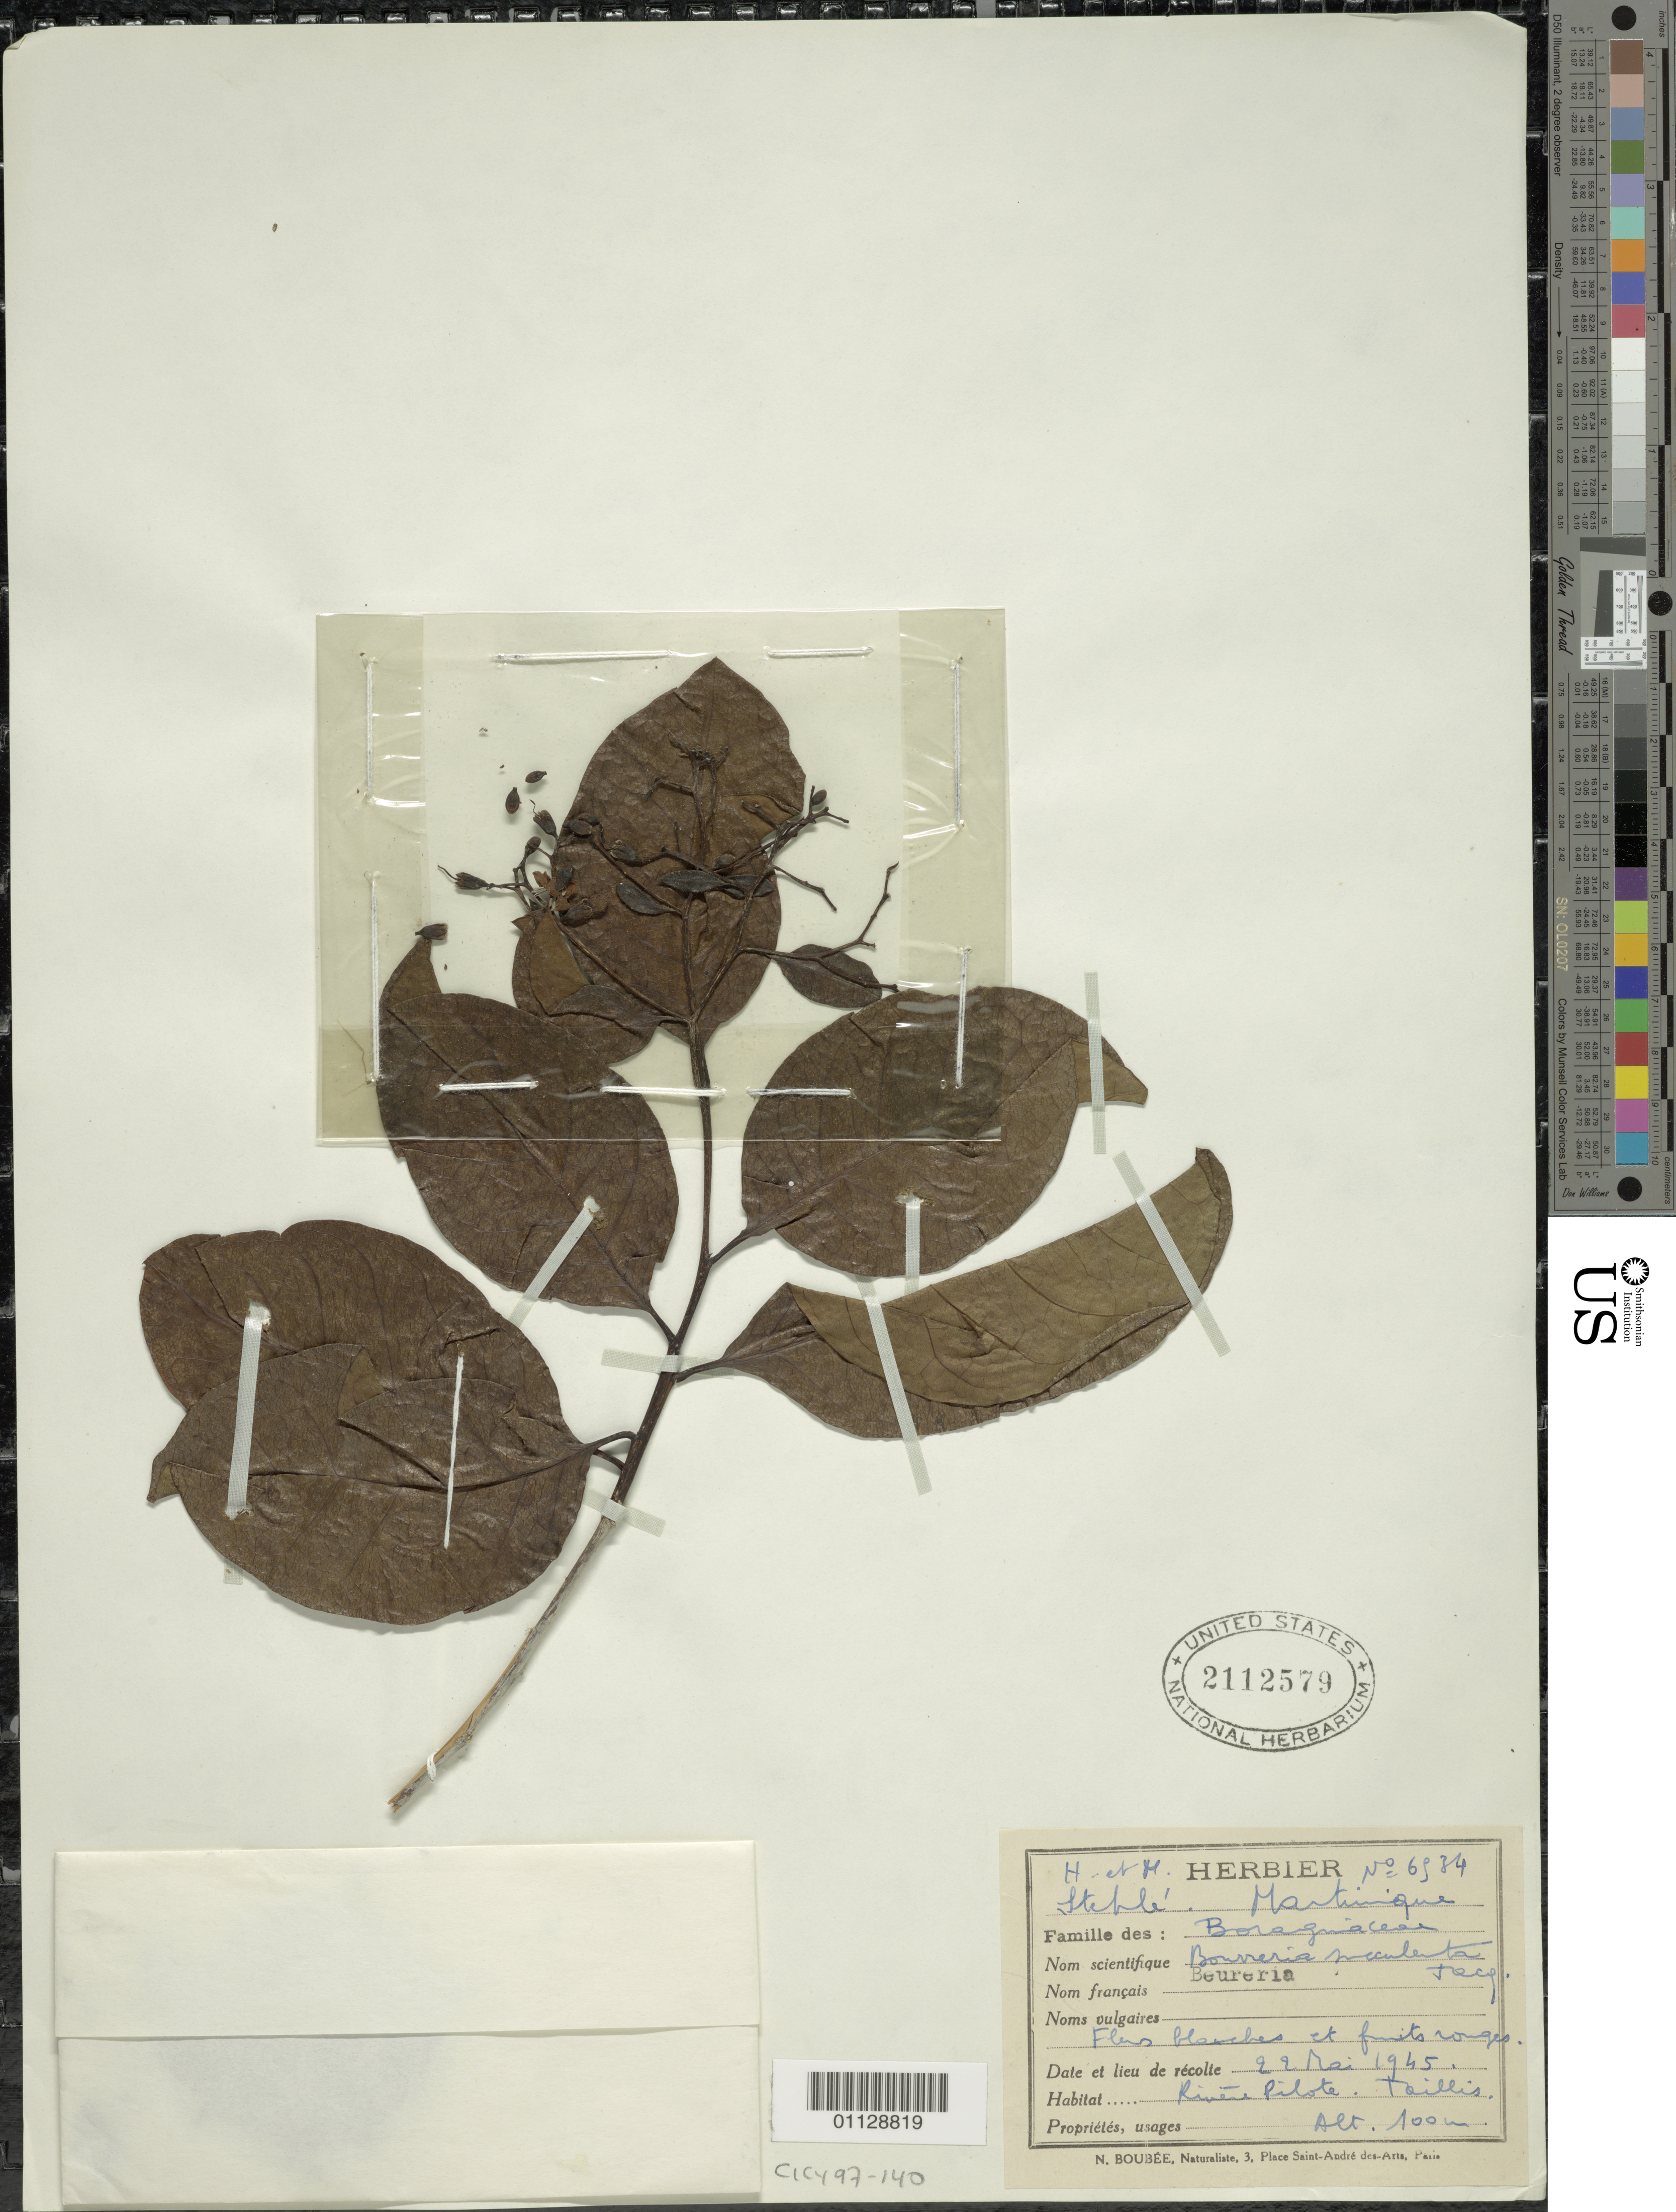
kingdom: Plantae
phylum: Tracheophyta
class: Magnoliopsida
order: Boraginales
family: Ehretiaceae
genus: Bourreria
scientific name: Bourreria succulenta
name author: Jacq.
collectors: H. Stehlé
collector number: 6934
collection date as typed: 22 May 1945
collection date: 1945-05-22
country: Martinique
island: Martinique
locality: Riviere Pilotes, Taillis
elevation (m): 100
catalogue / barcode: US 2112579